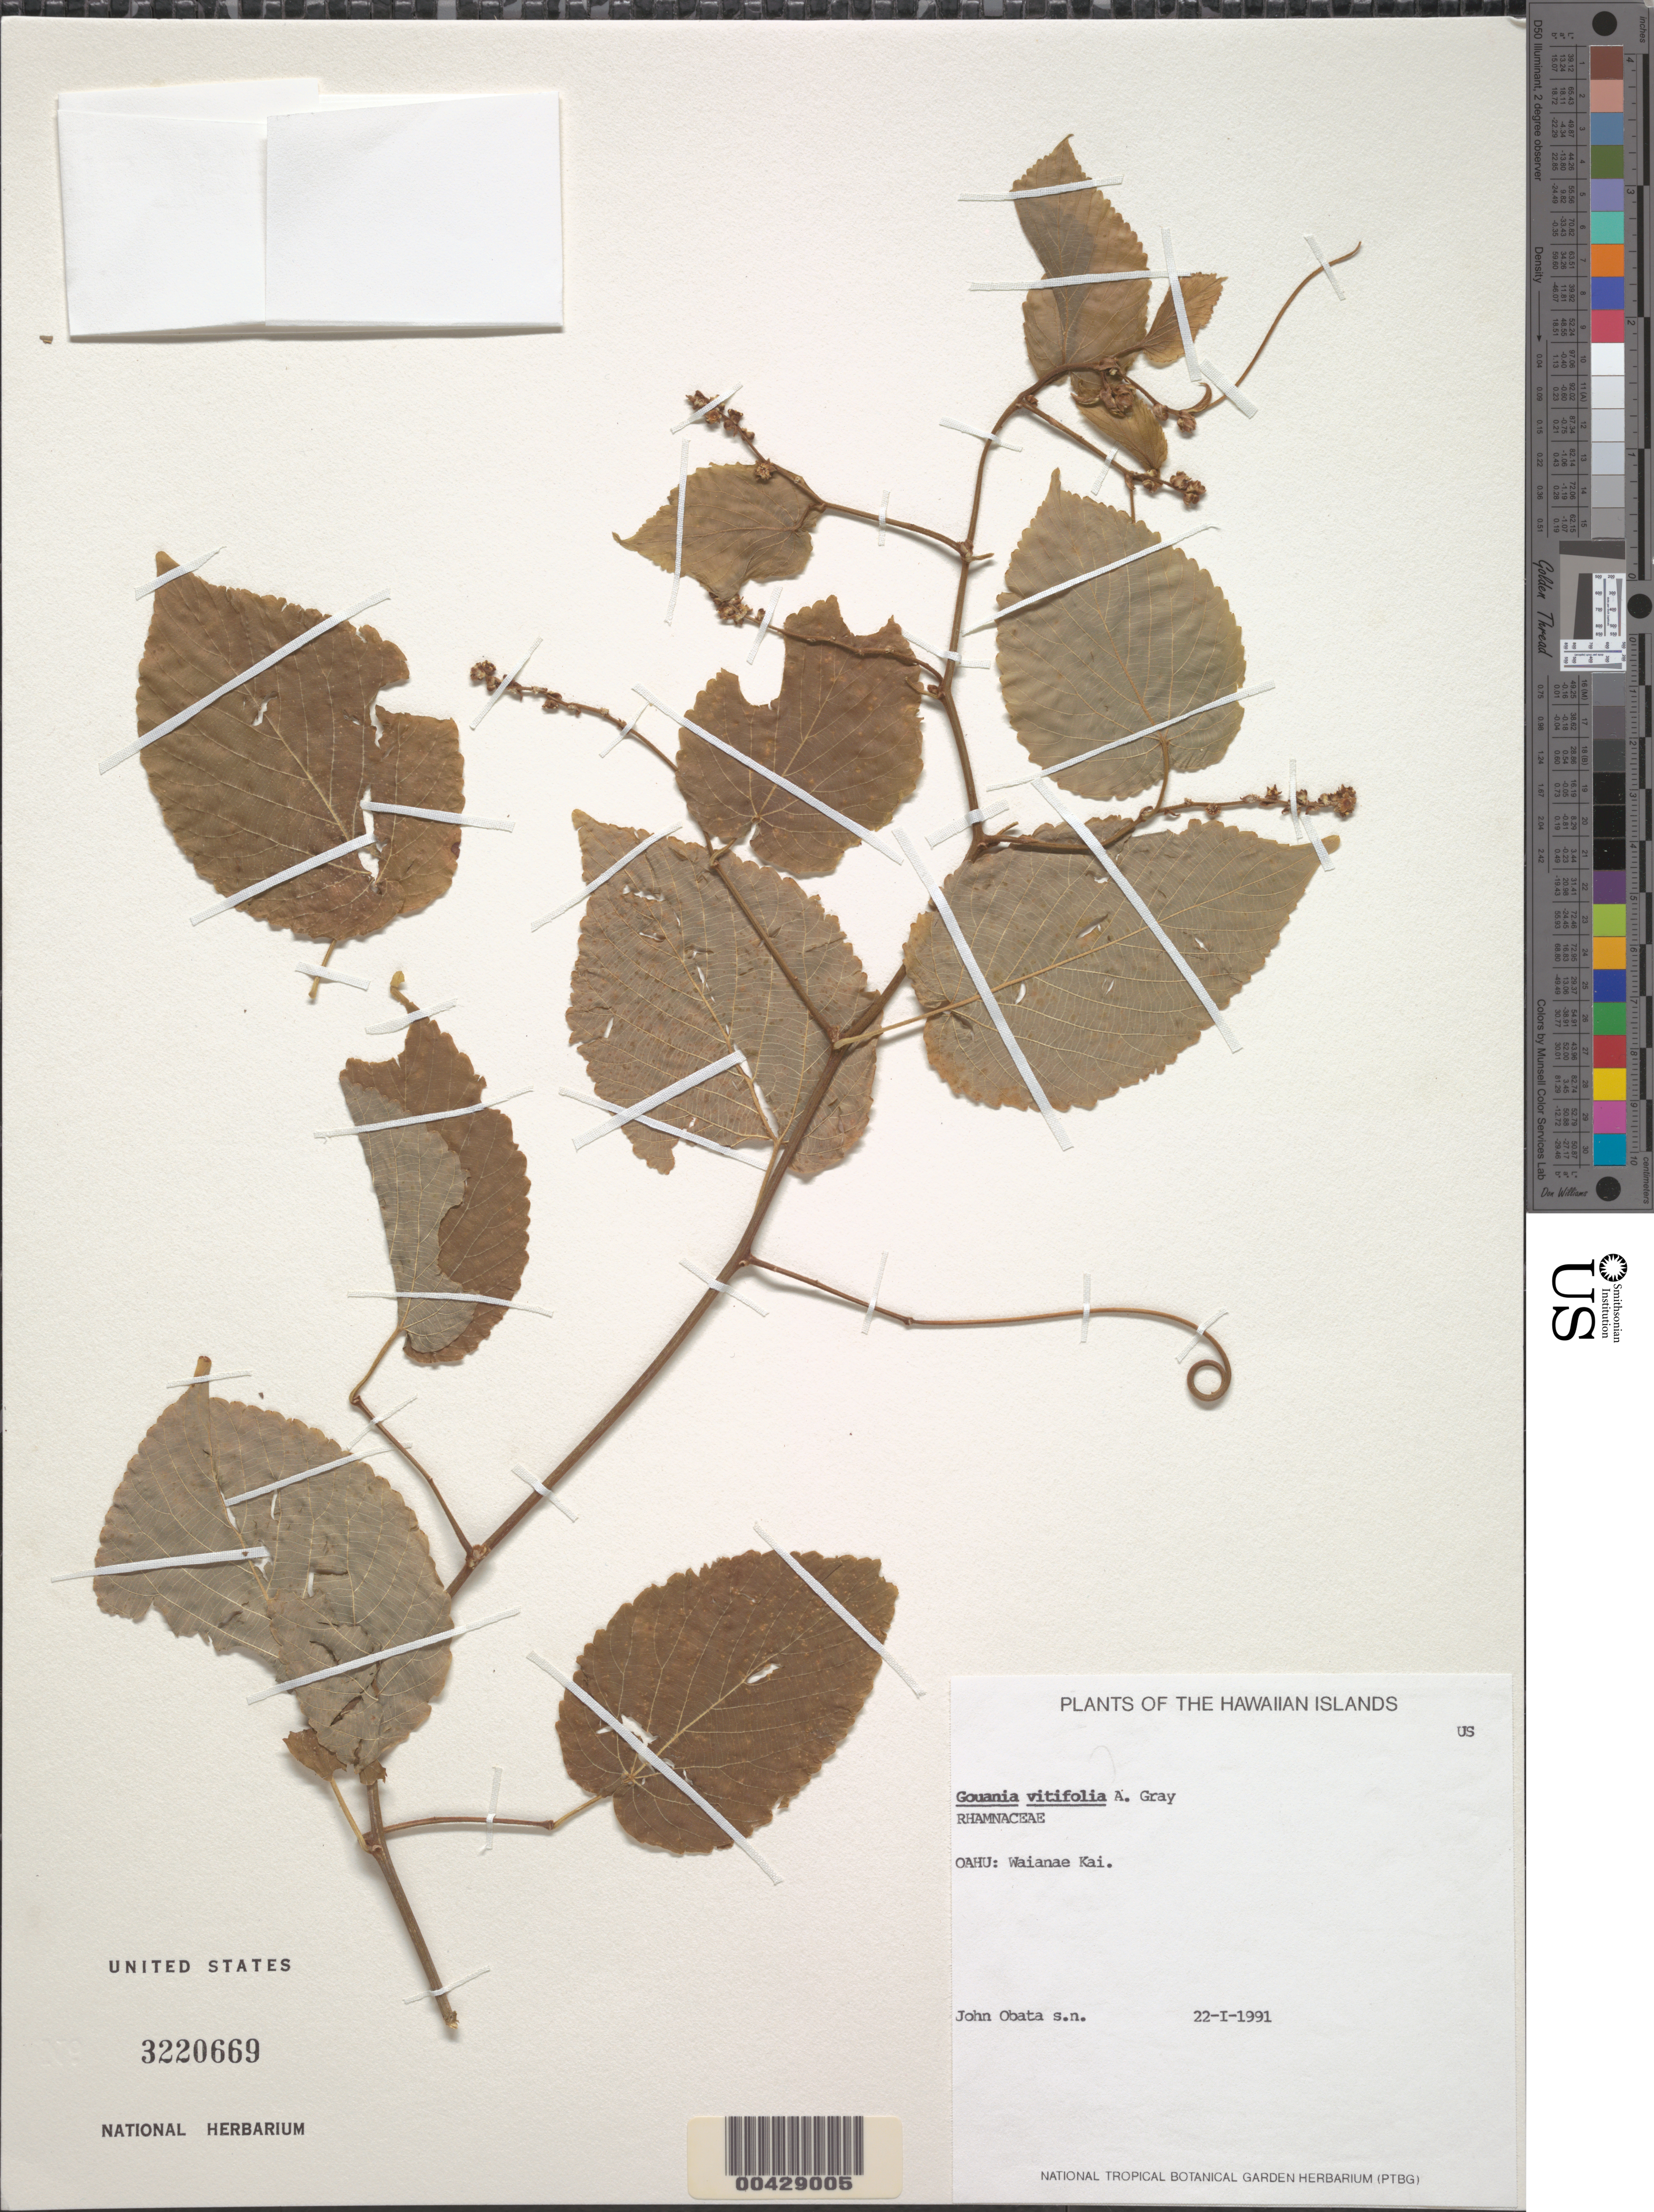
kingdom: Plantae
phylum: Tracheophyta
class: Magnoliopsida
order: Rosales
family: Rhamnaceae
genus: Gouania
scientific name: Gouania vitifolia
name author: A. Gray in Wilkes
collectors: J. Obata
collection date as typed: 22 Jan 1991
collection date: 1991-01-22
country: United States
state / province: Hawaii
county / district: Honolulu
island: Oahu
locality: Waianae Kai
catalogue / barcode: US 3220669